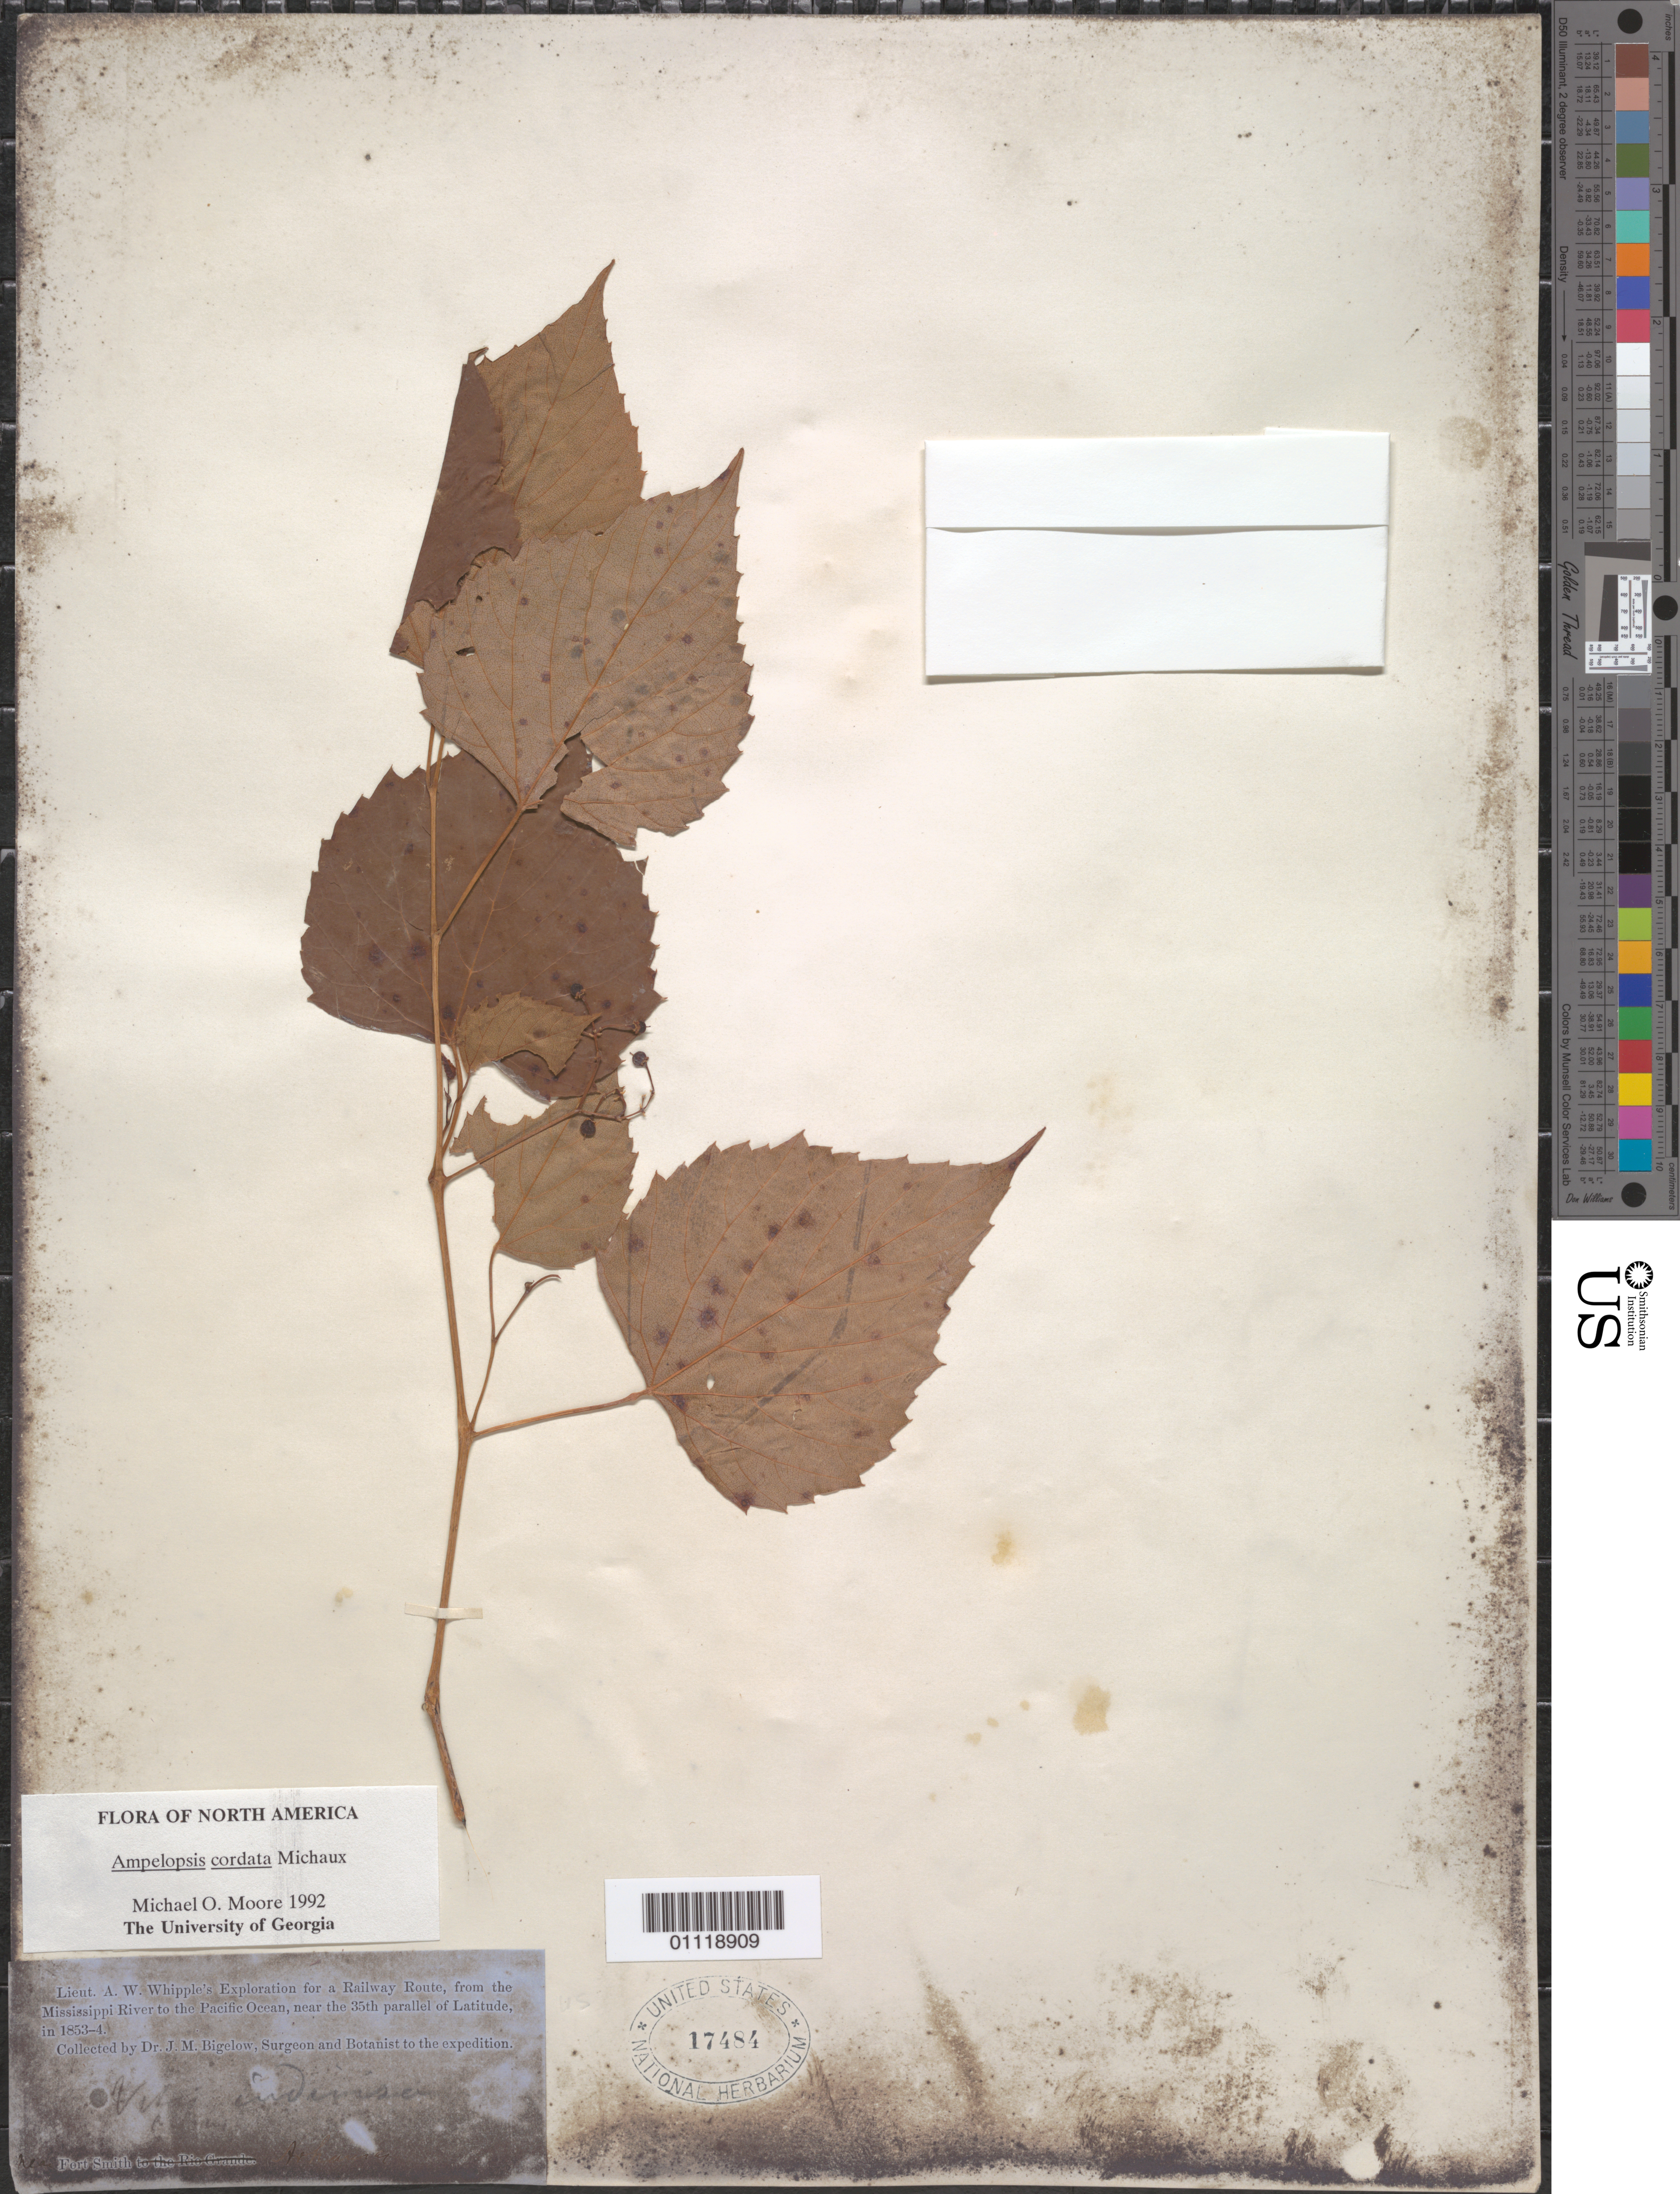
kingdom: Plantae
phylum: Tracheophyta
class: Magnoliopsida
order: Vitales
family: Vitaceae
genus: Ampelopsis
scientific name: Ampelopsis cordata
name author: Michx.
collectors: J. M. Bigelow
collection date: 1853/1854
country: United States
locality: Railway Route, from the Mississippi River to the Pacific Ocean.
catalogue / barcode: US 17484